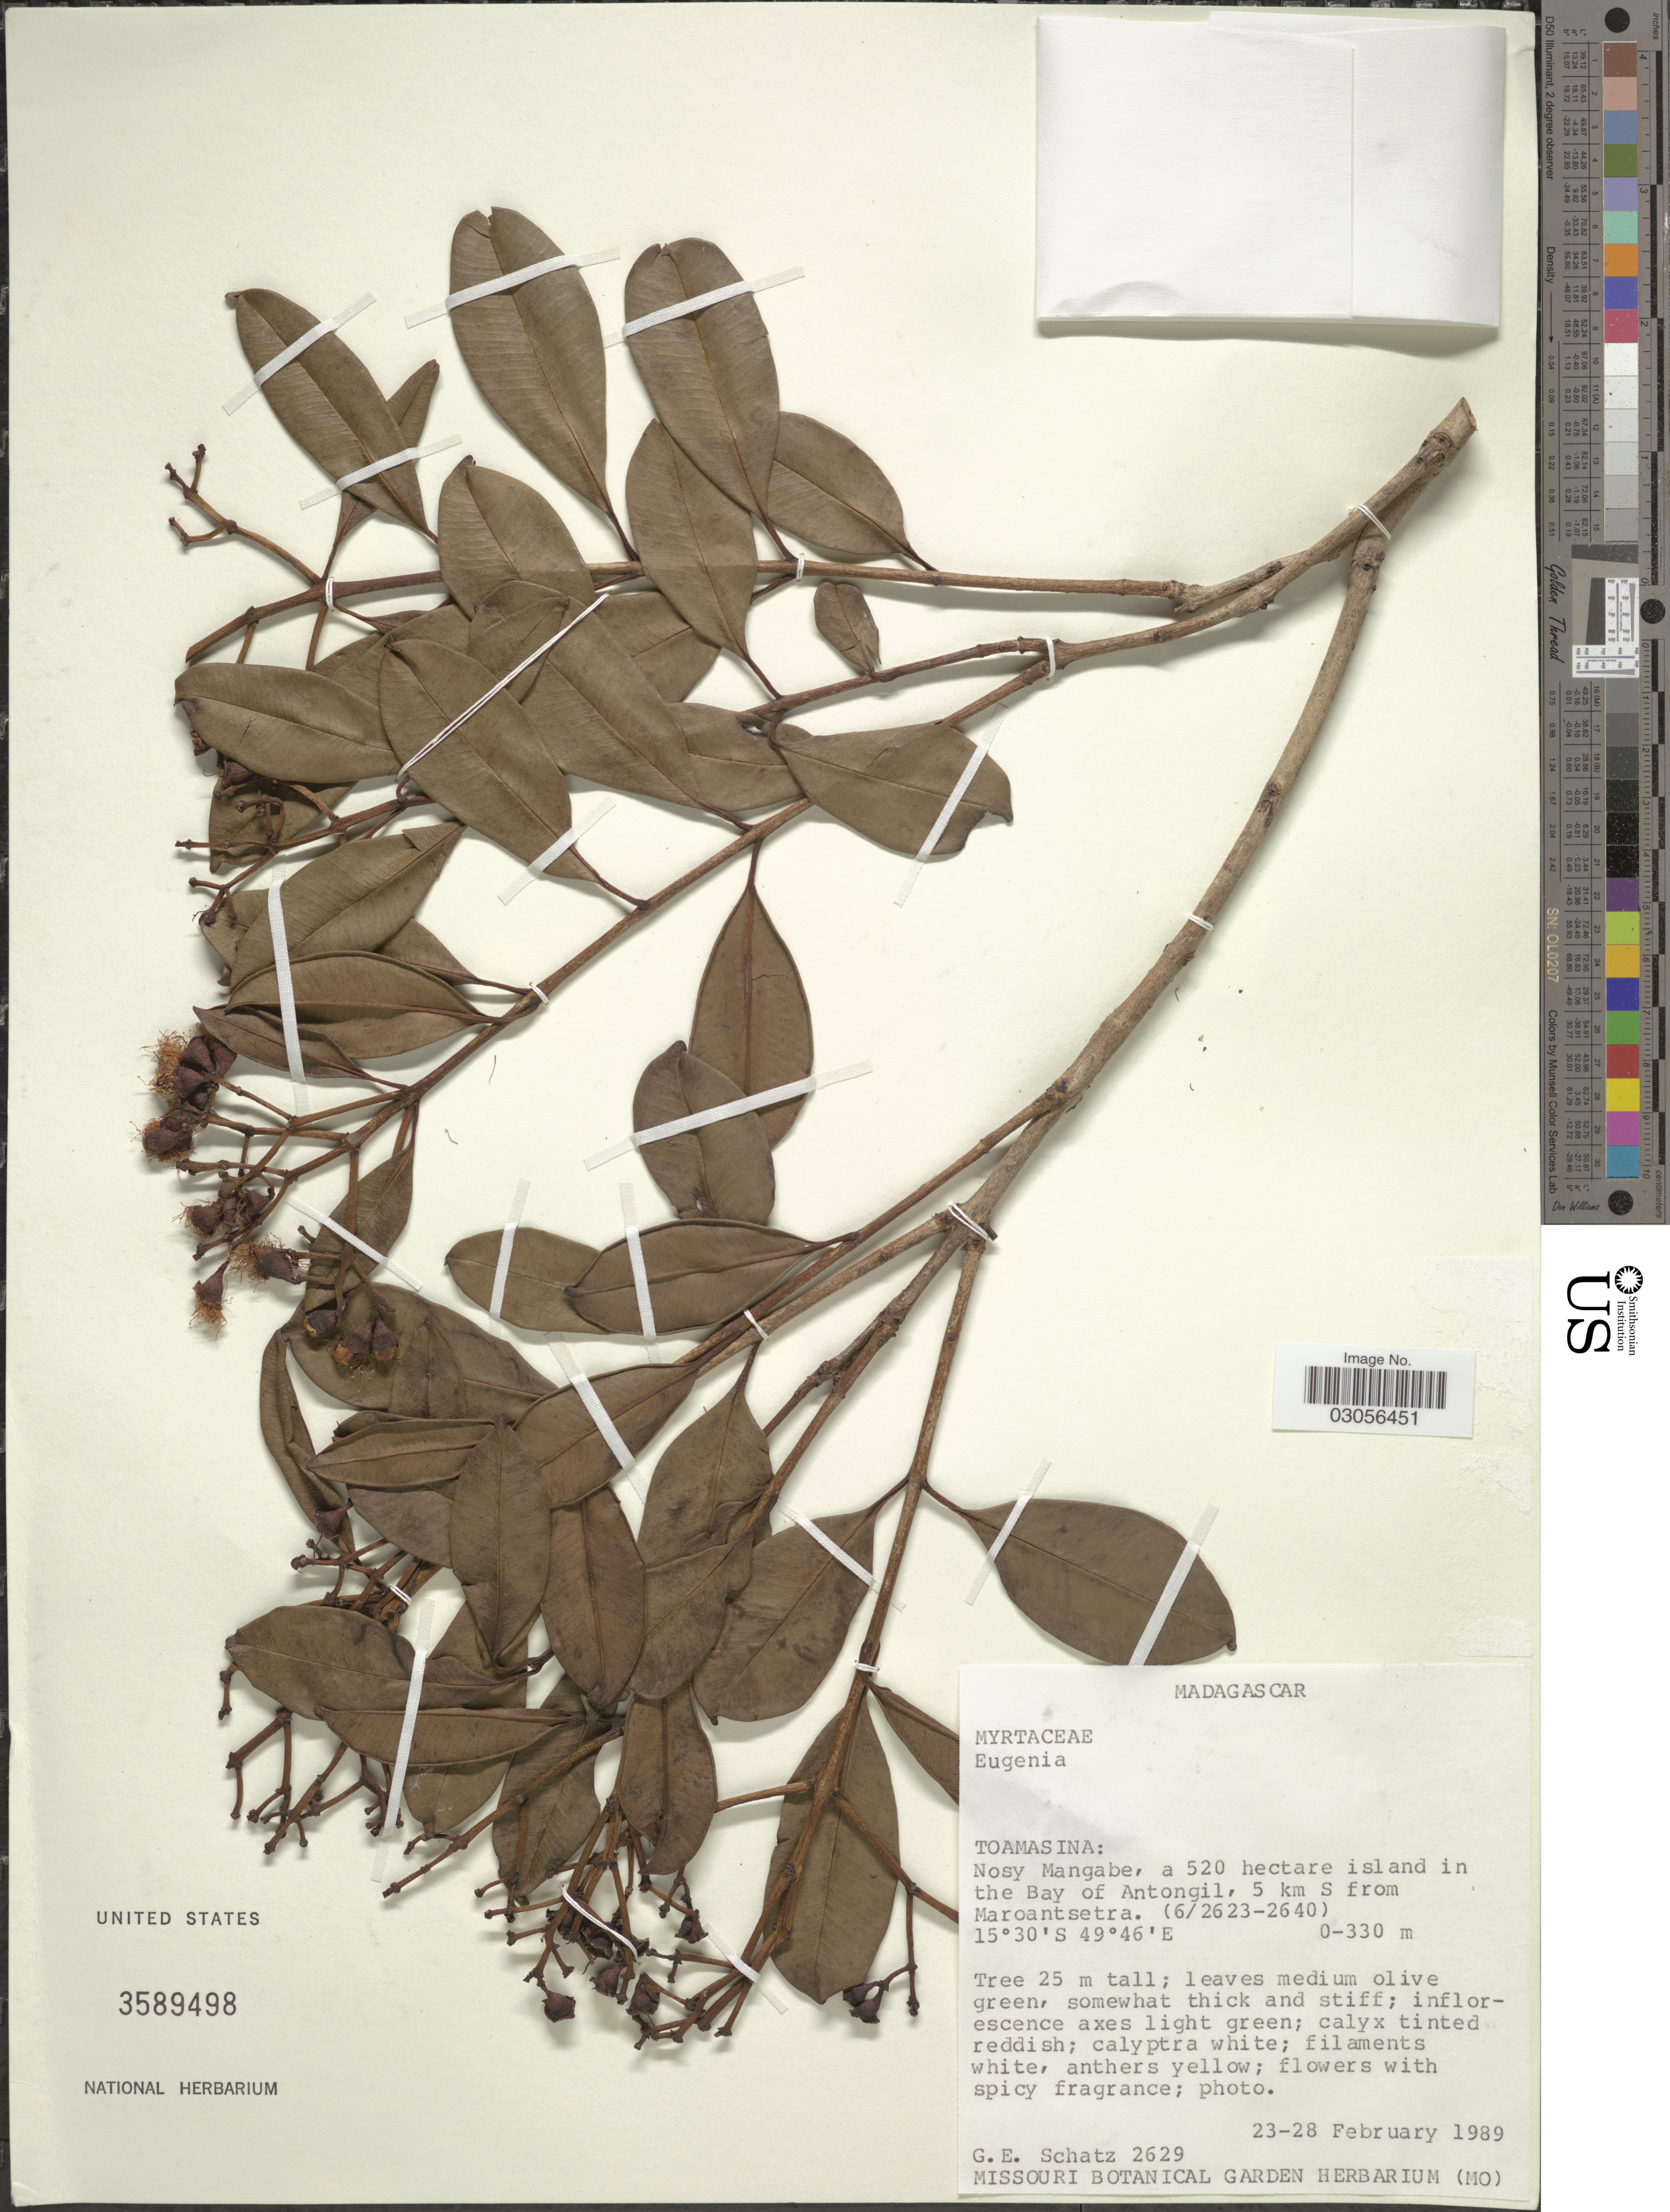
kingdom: Plantae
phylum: Tracheophyta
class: Magnoliopsida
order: Myrtales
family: Myrtaceae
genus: Syzygium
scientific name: Syzygium parkeri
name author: (Baker) Labat & G.E. Schatz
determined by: Labat, J.-N.; Schatz, George E.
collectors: G. Schatz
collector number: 2629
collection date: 1989-02-23/1989-02-28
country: Madagascar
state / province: Analanjirofo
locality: Nosy Mangabe, a 520 hectare island in the Bay of Antongil, 5 km S from Maroantsetra. (6/2623-2640).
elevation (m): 0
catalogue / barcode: US 3589498